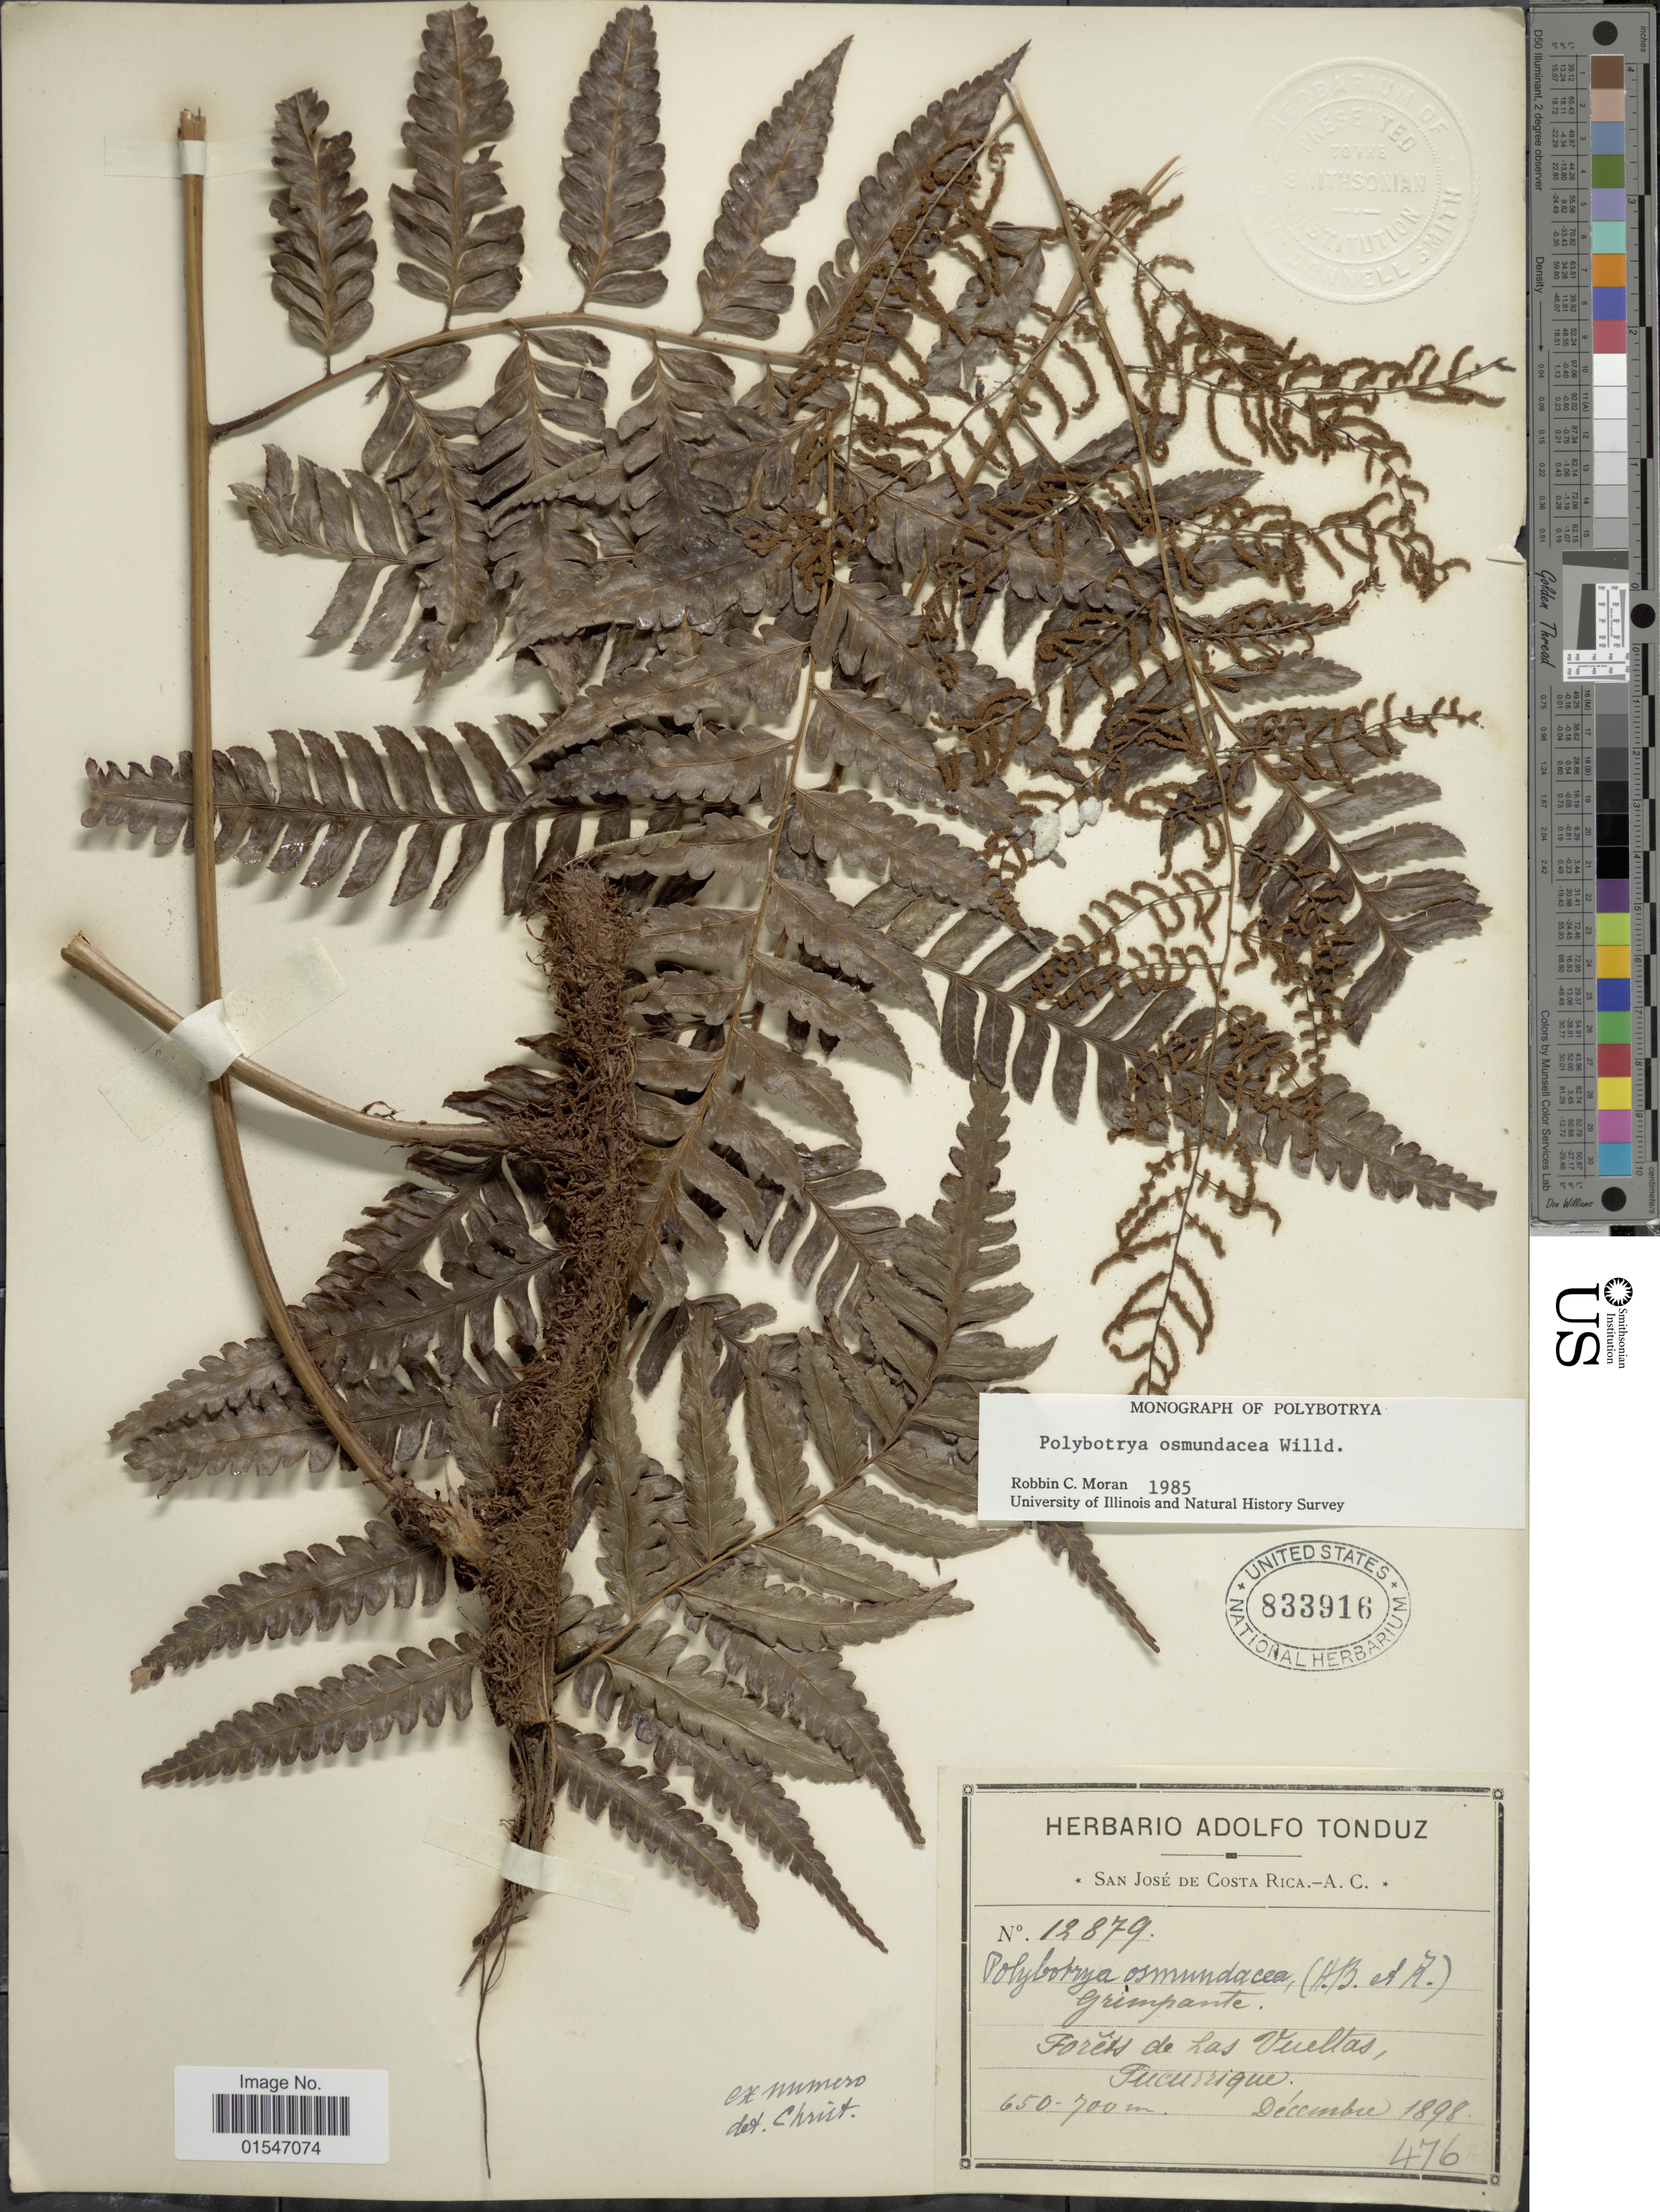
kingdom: Plantae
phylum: Tracheophyta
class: Polypodiopsida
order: Polypodiales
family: Dryopteridaceae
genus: Polybotrya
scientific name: Polybotrya osmundacea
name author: Humb. & Bonpl. ex Willd.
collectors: ex Herb. Adolfo Tonduz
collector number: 12879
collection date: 1898-12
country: Costa Rica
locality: Forets de Las Vueltas. Tucurrique.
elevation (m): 650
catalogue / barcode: US 833916